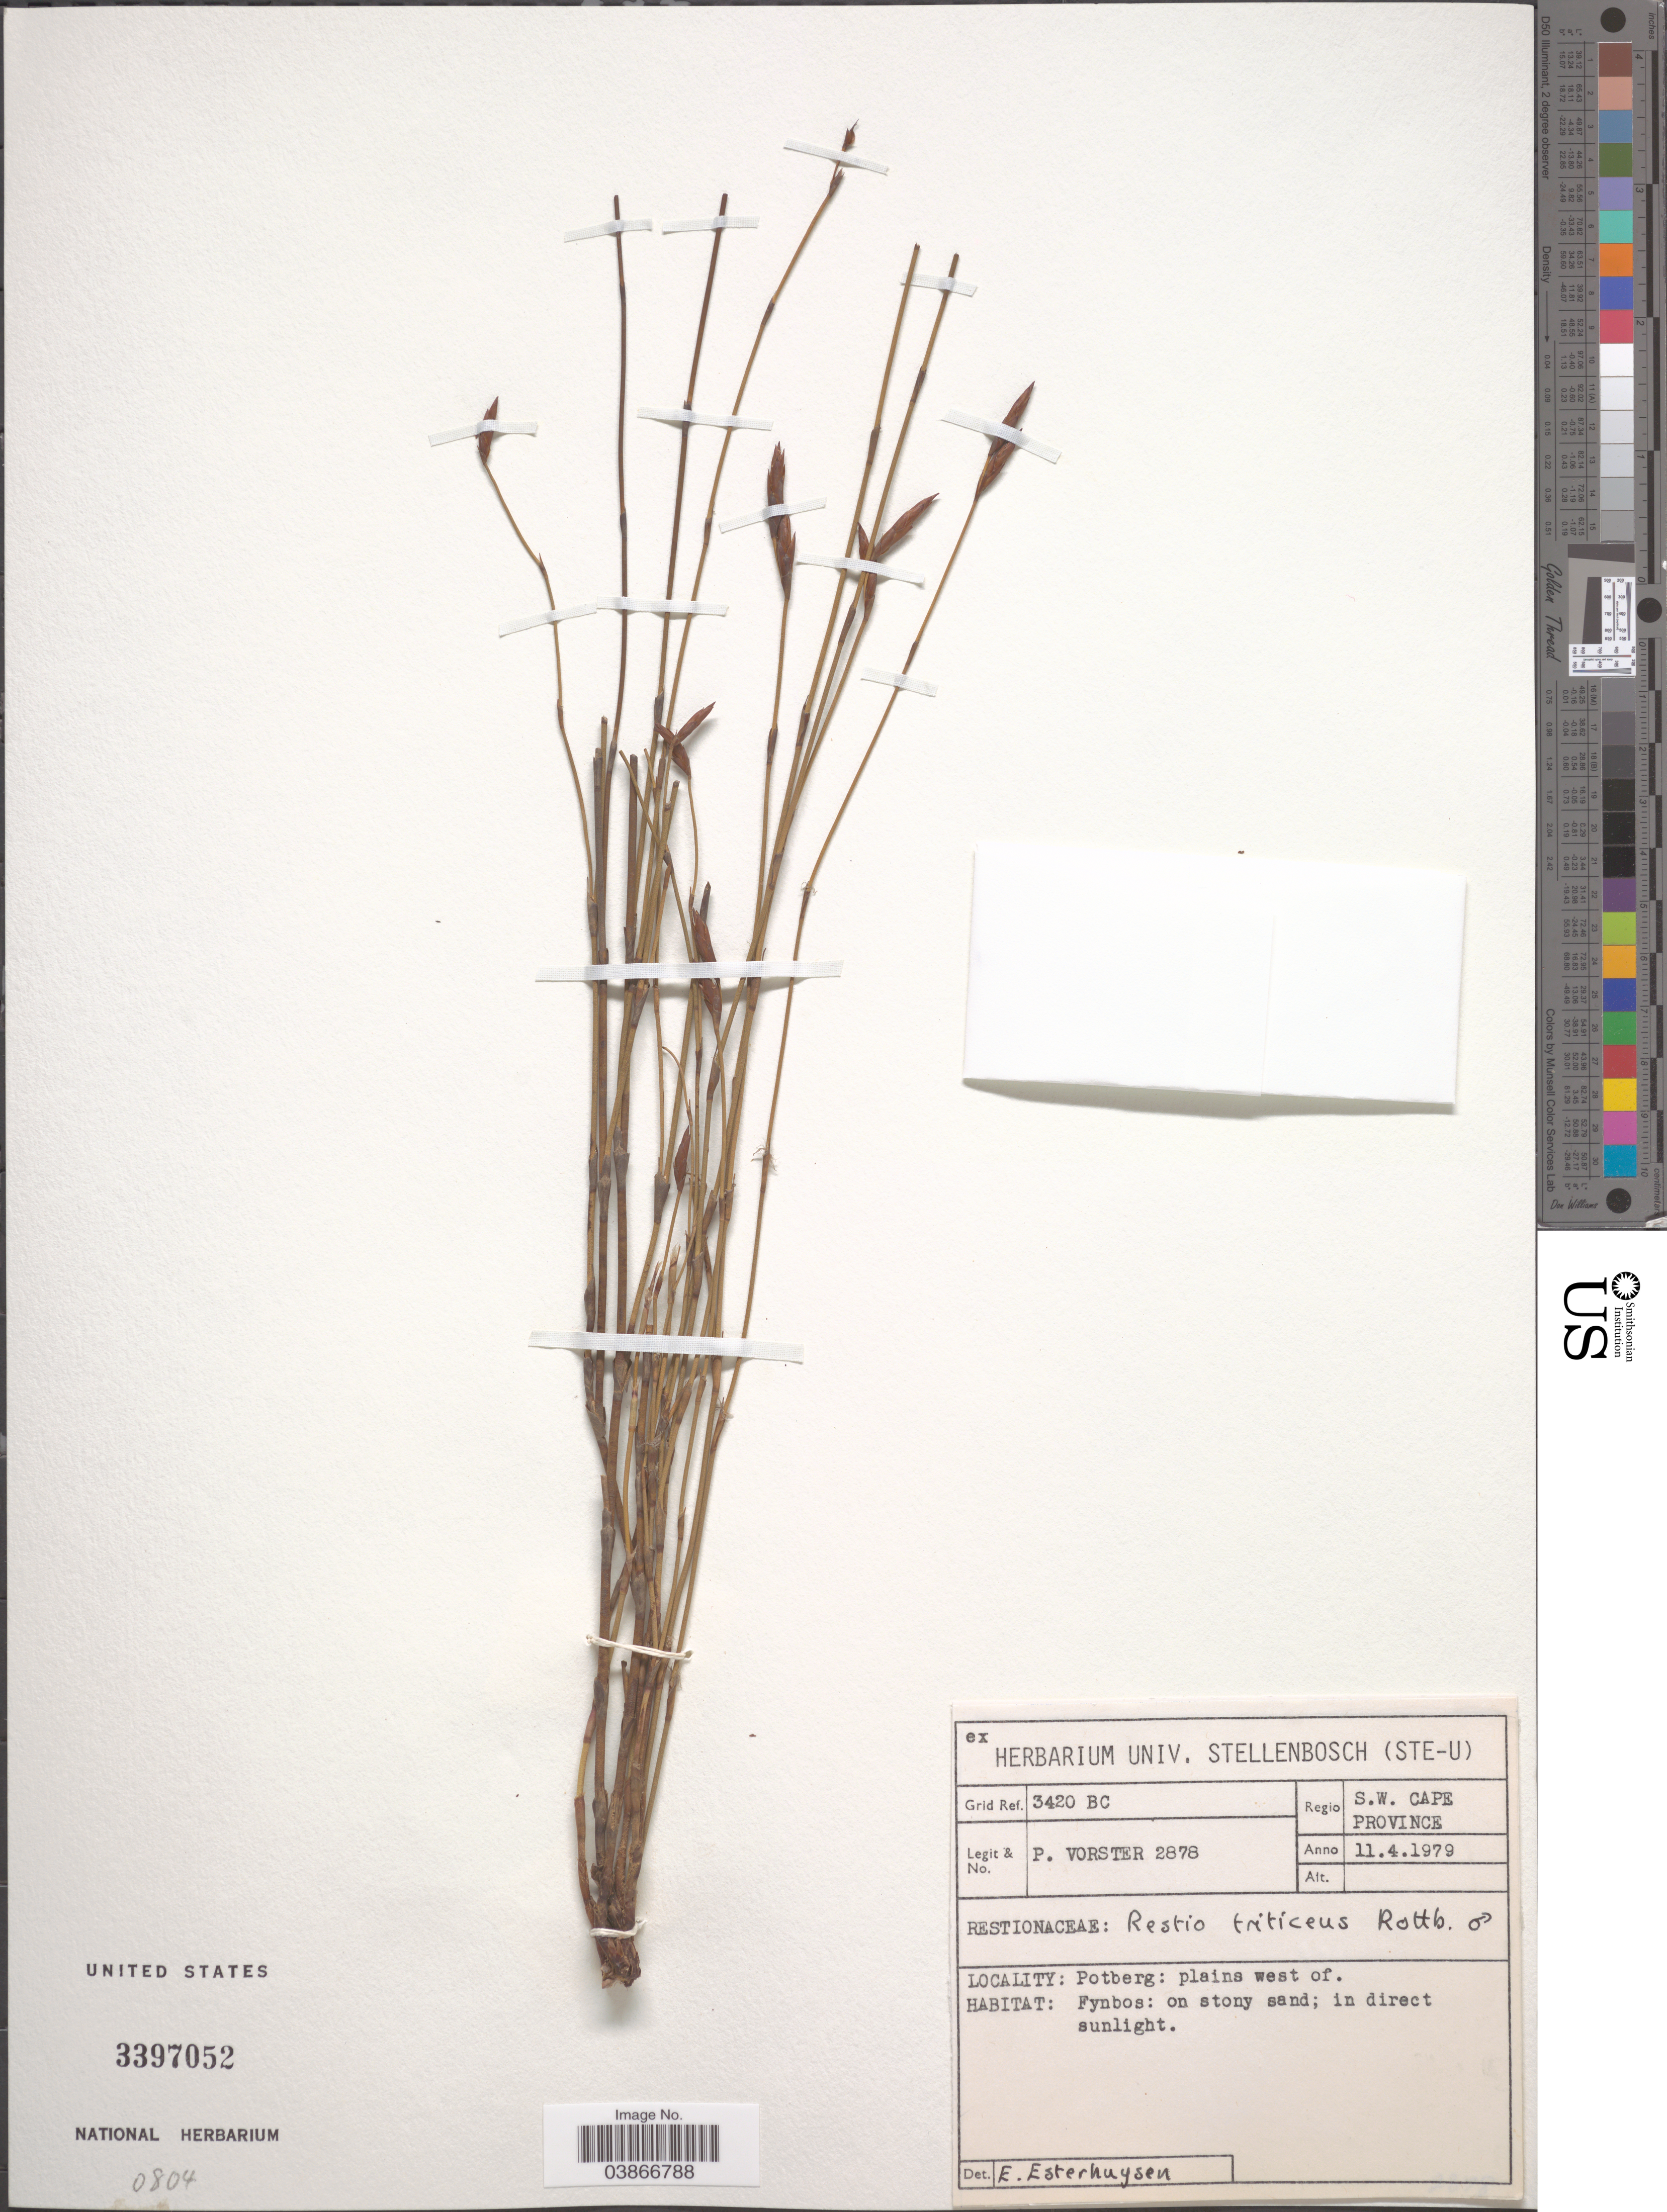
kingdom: Plantae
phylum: Tracheophyta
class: Liliopsida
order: Poales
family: Restionaceae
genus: Restio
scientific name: Restio triticeus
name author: Rottb.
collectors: P. Vorster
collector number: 2878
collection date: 1979-04-11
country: South Africa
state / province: Western Cape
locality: Grid Ref. 3420 BC. Regio S.W. Cape Province. Potberg: plains west of.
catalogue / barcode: US 3397052